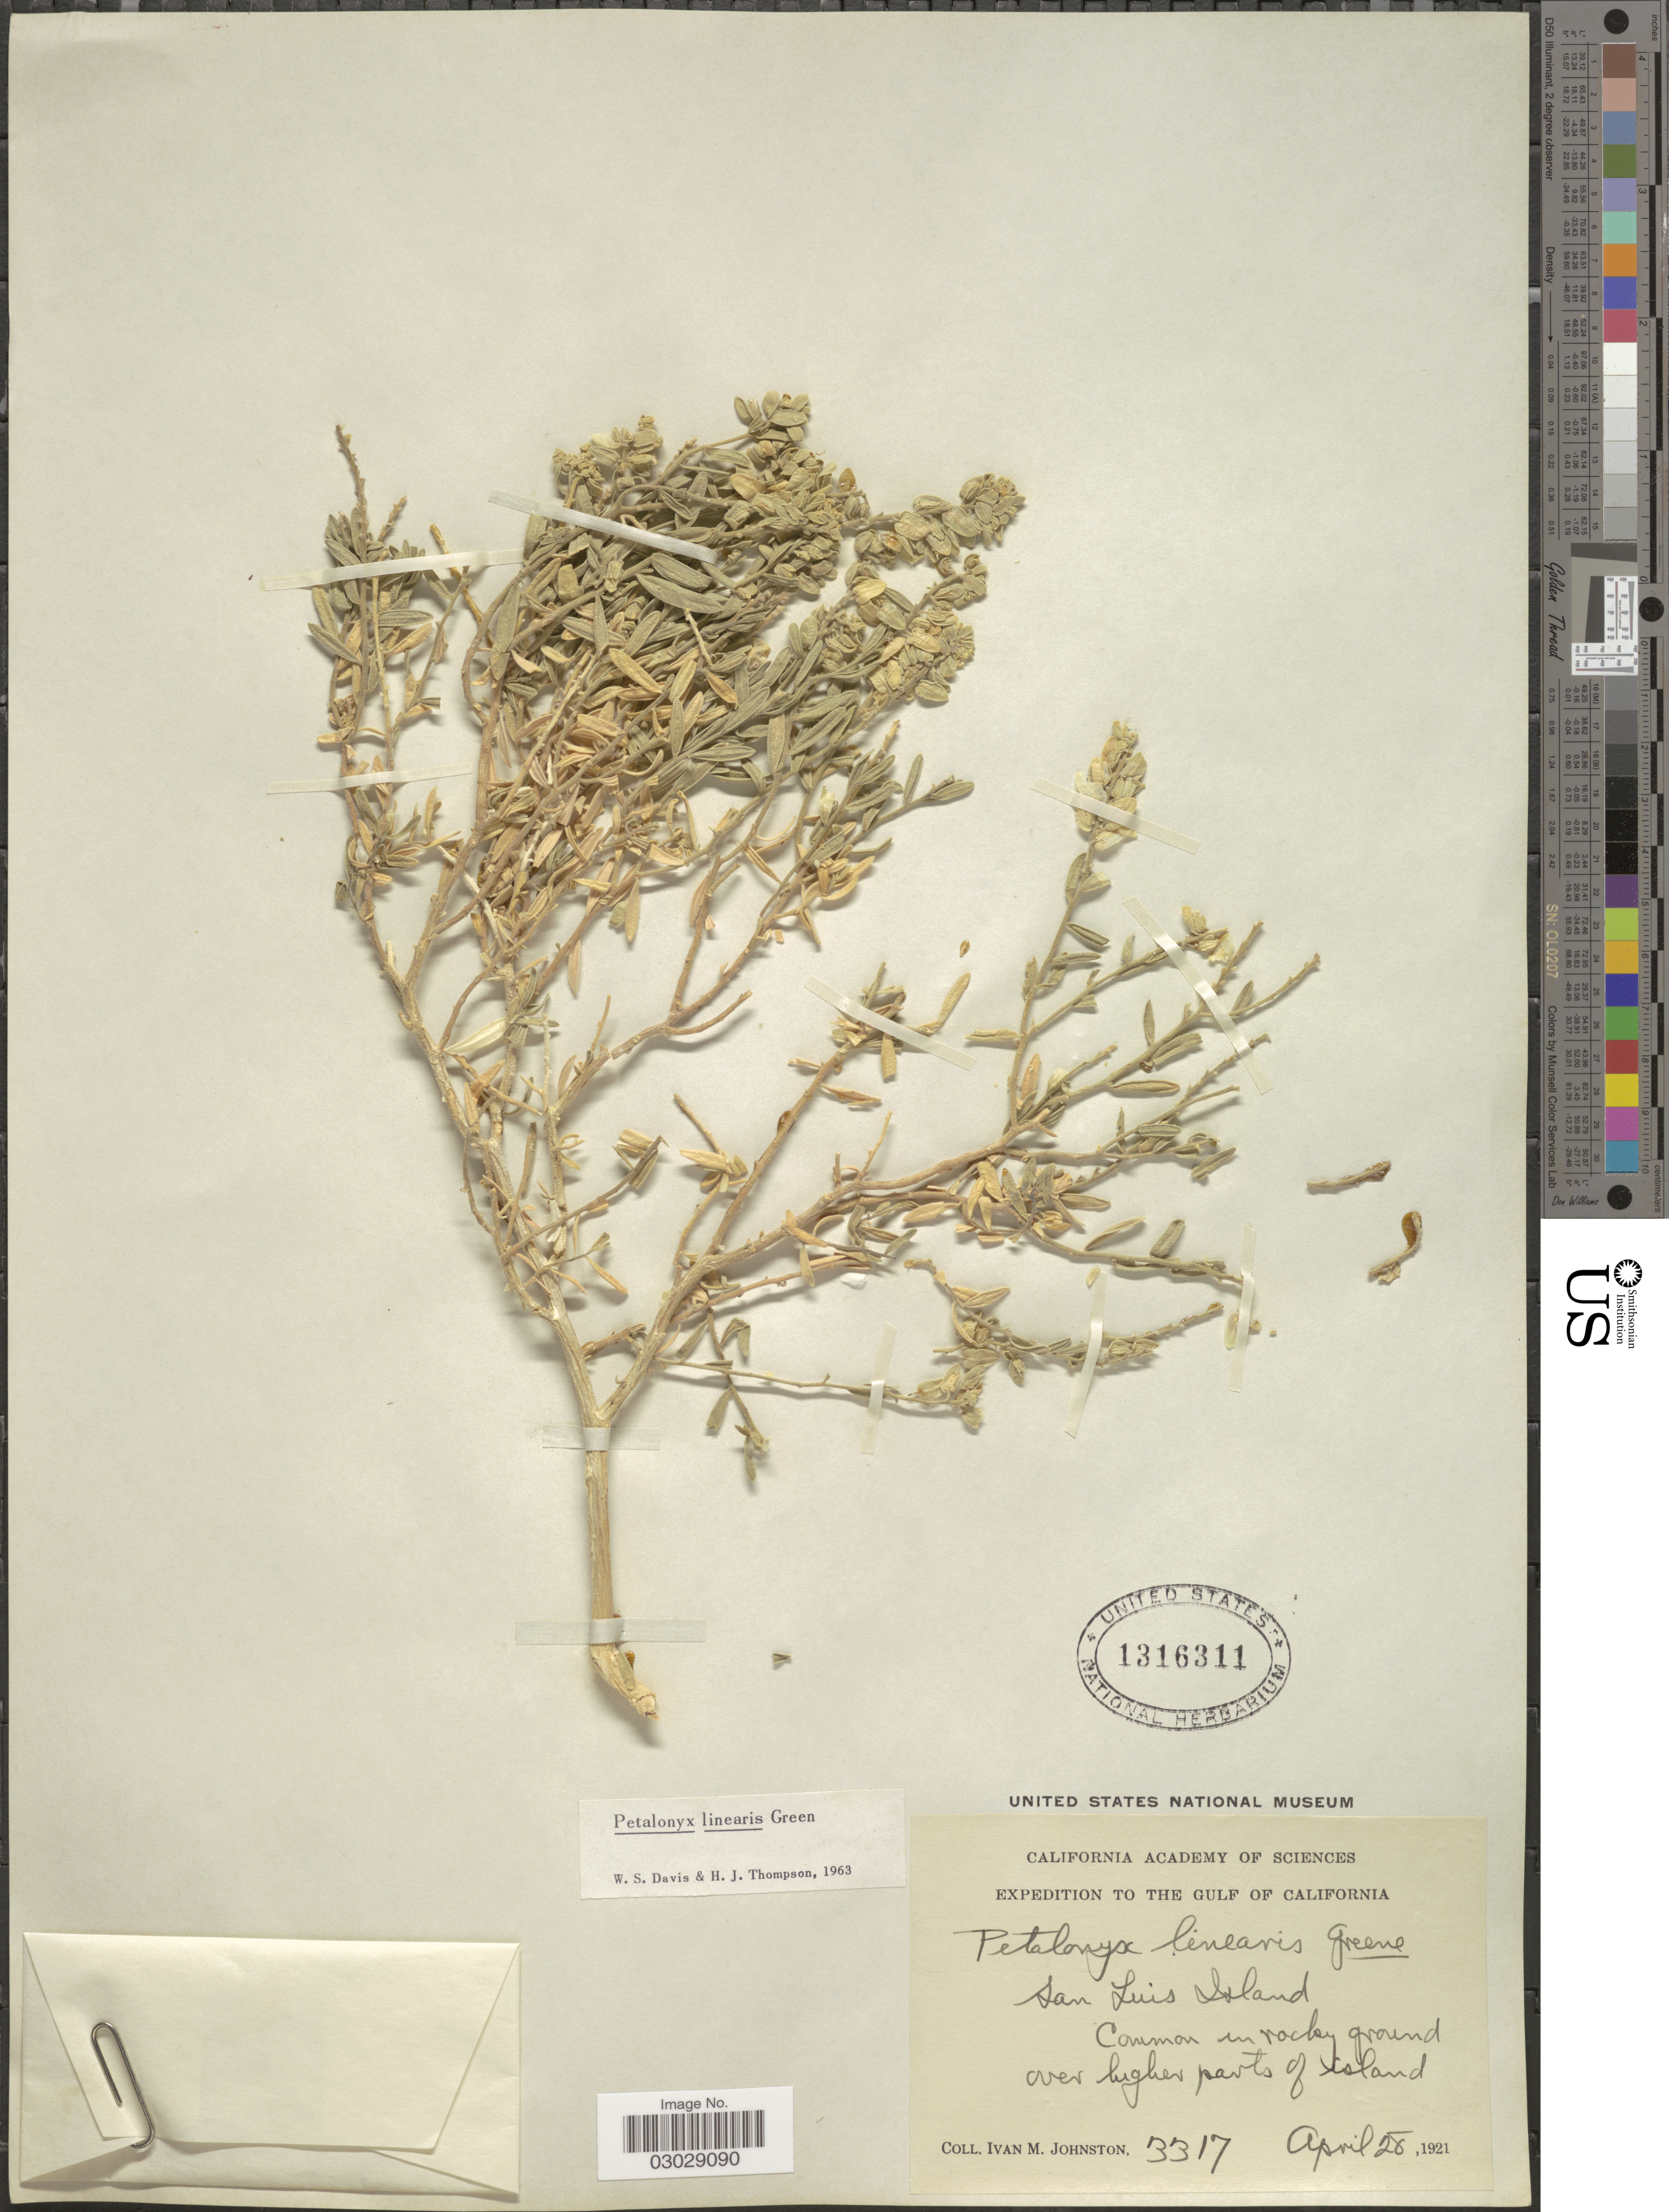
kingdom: Plantae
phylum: Tracheophyta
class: Magnoliopsida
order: Cornales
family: Loasaceae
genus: Petalonyx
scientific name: Petalonyx linearis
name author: Green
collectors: I.M. Johnston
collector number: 3317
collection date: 1921-04-28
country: Mexico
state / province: Baja California Norte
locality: The Gulf of California. San Luis Island.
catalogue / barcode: US 1316311